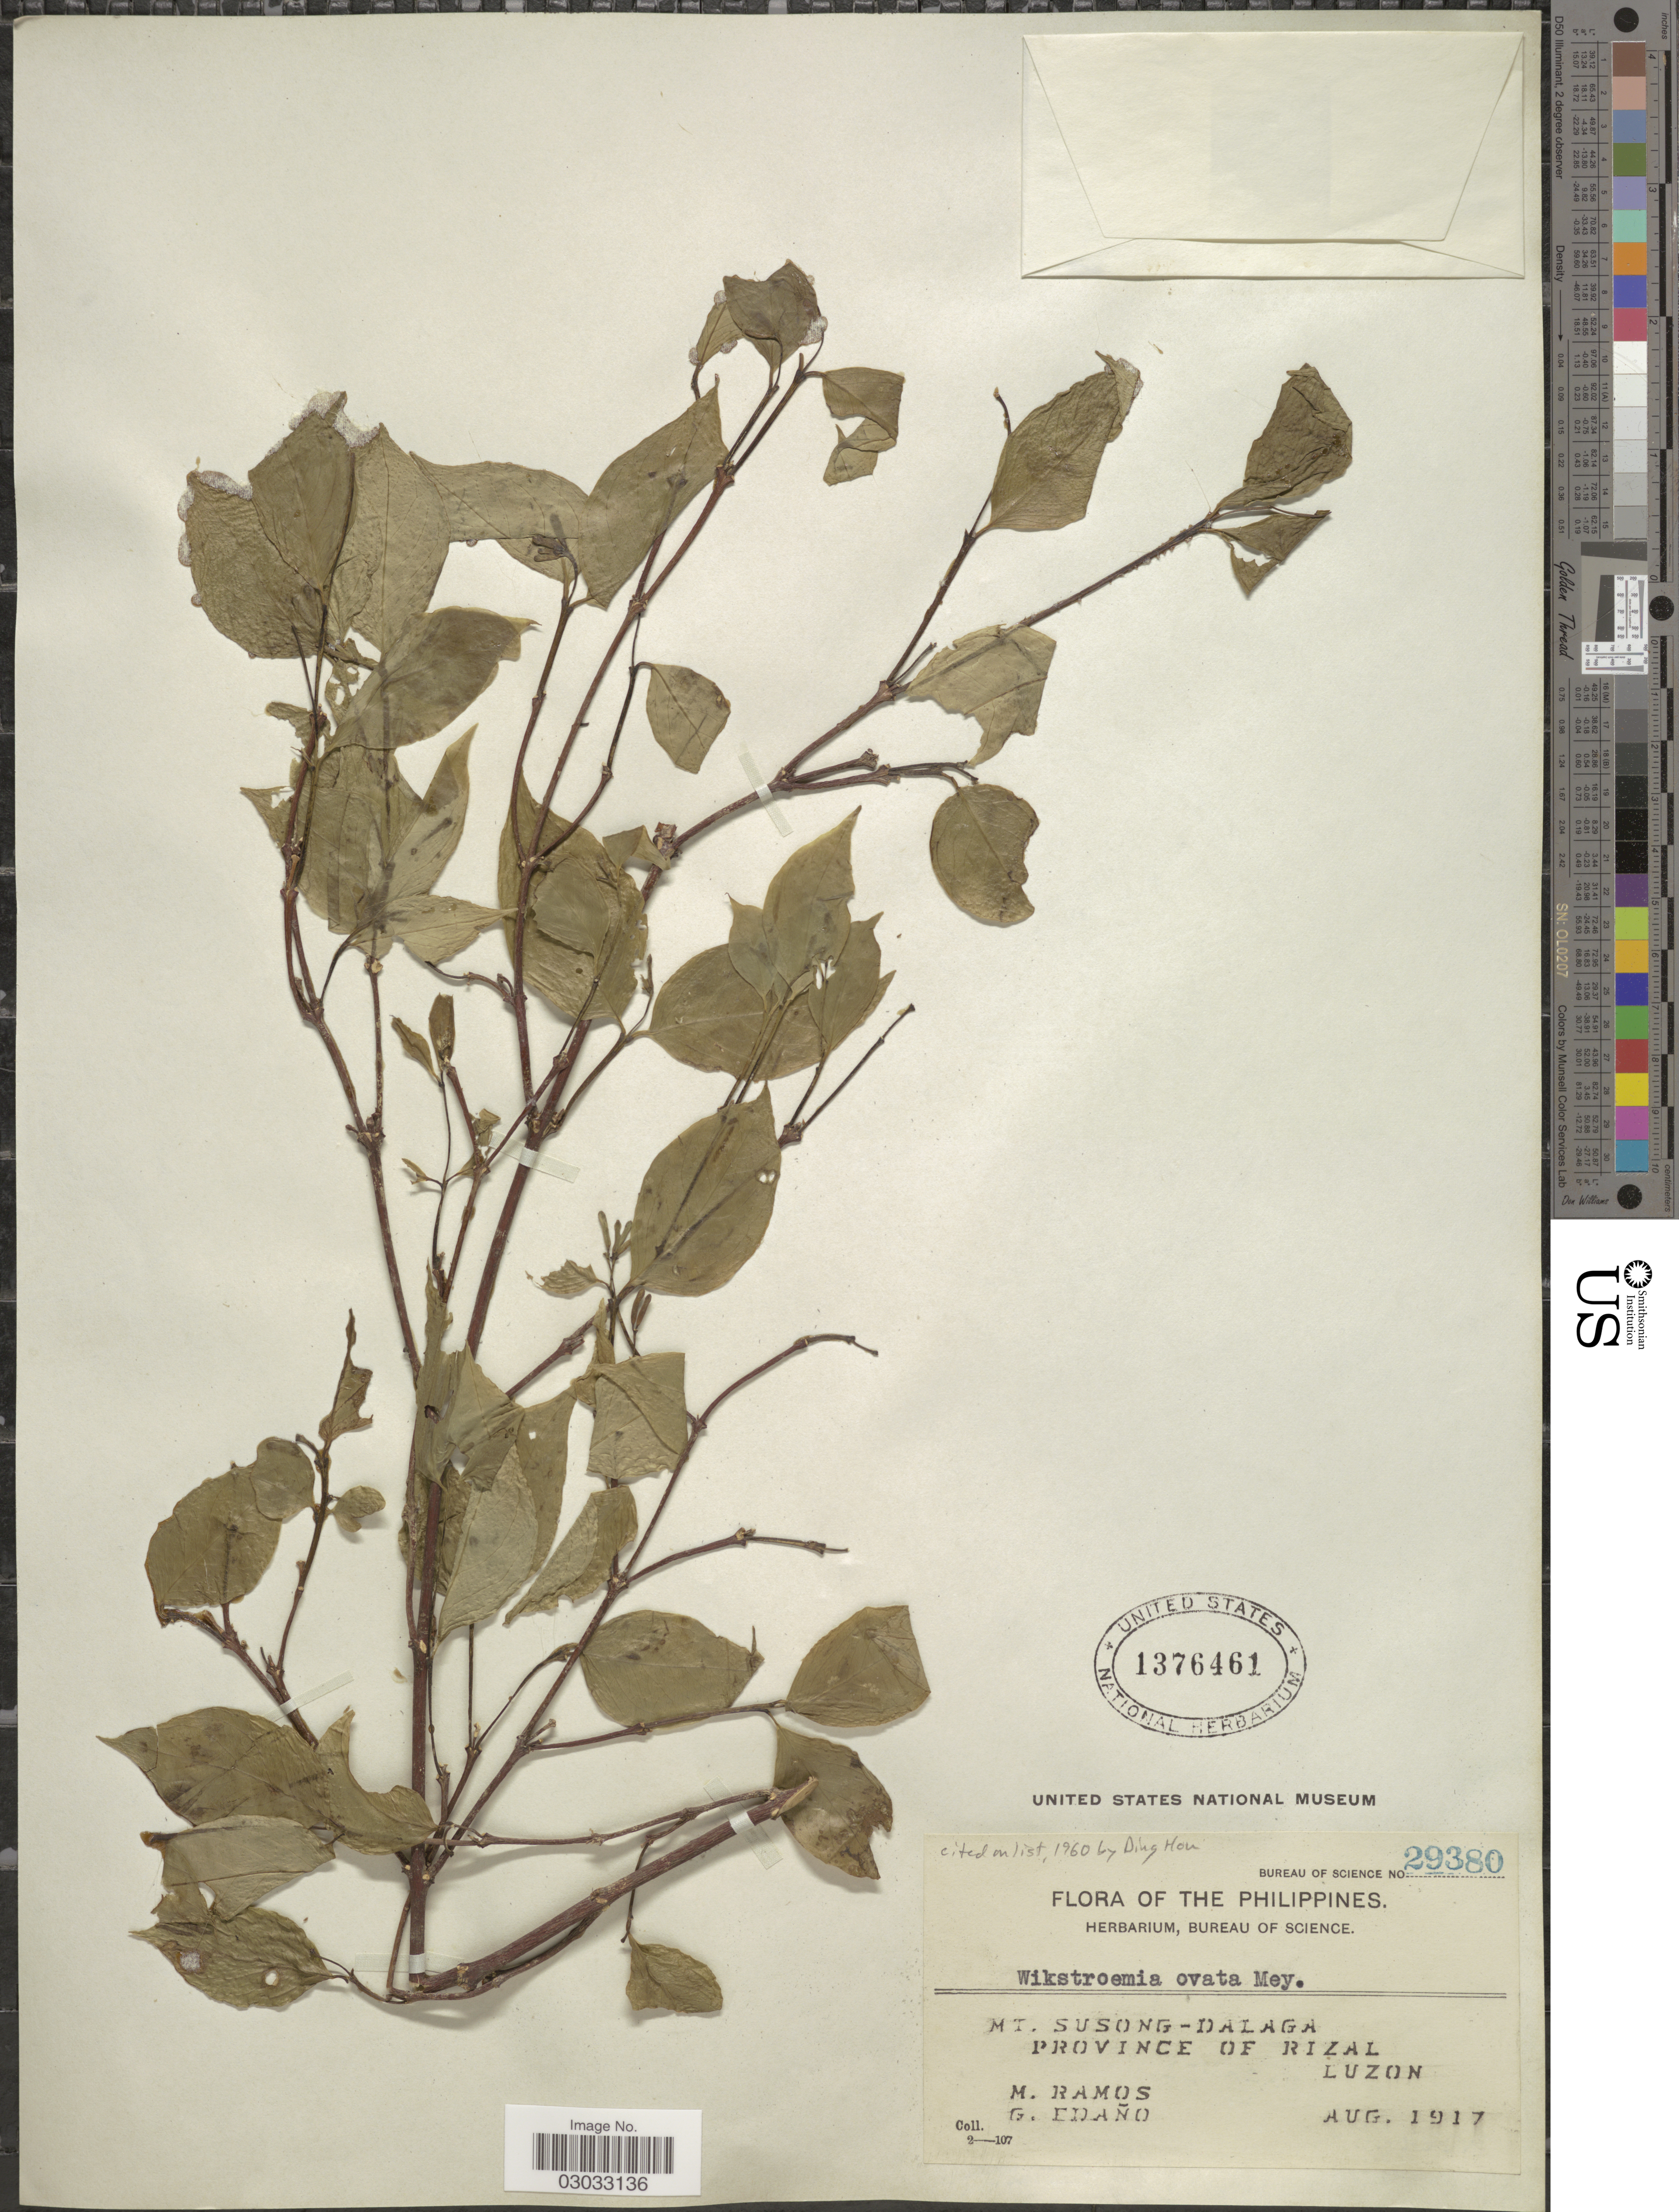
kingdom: Plantae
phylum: Tracheophyta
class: Magnoliopsida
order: Malvales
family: Thymelaeaceae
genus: Wikstroemia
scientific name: Wikstroemia ovata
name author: C.A. Mey.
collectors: M. Ramos & G. Edaño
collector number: Bureau of Science 29380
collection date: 1917-08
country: Philippines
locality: Mt. Susong-Dalaga, Province of Rizal, Luzon.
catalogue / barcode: US 1376461